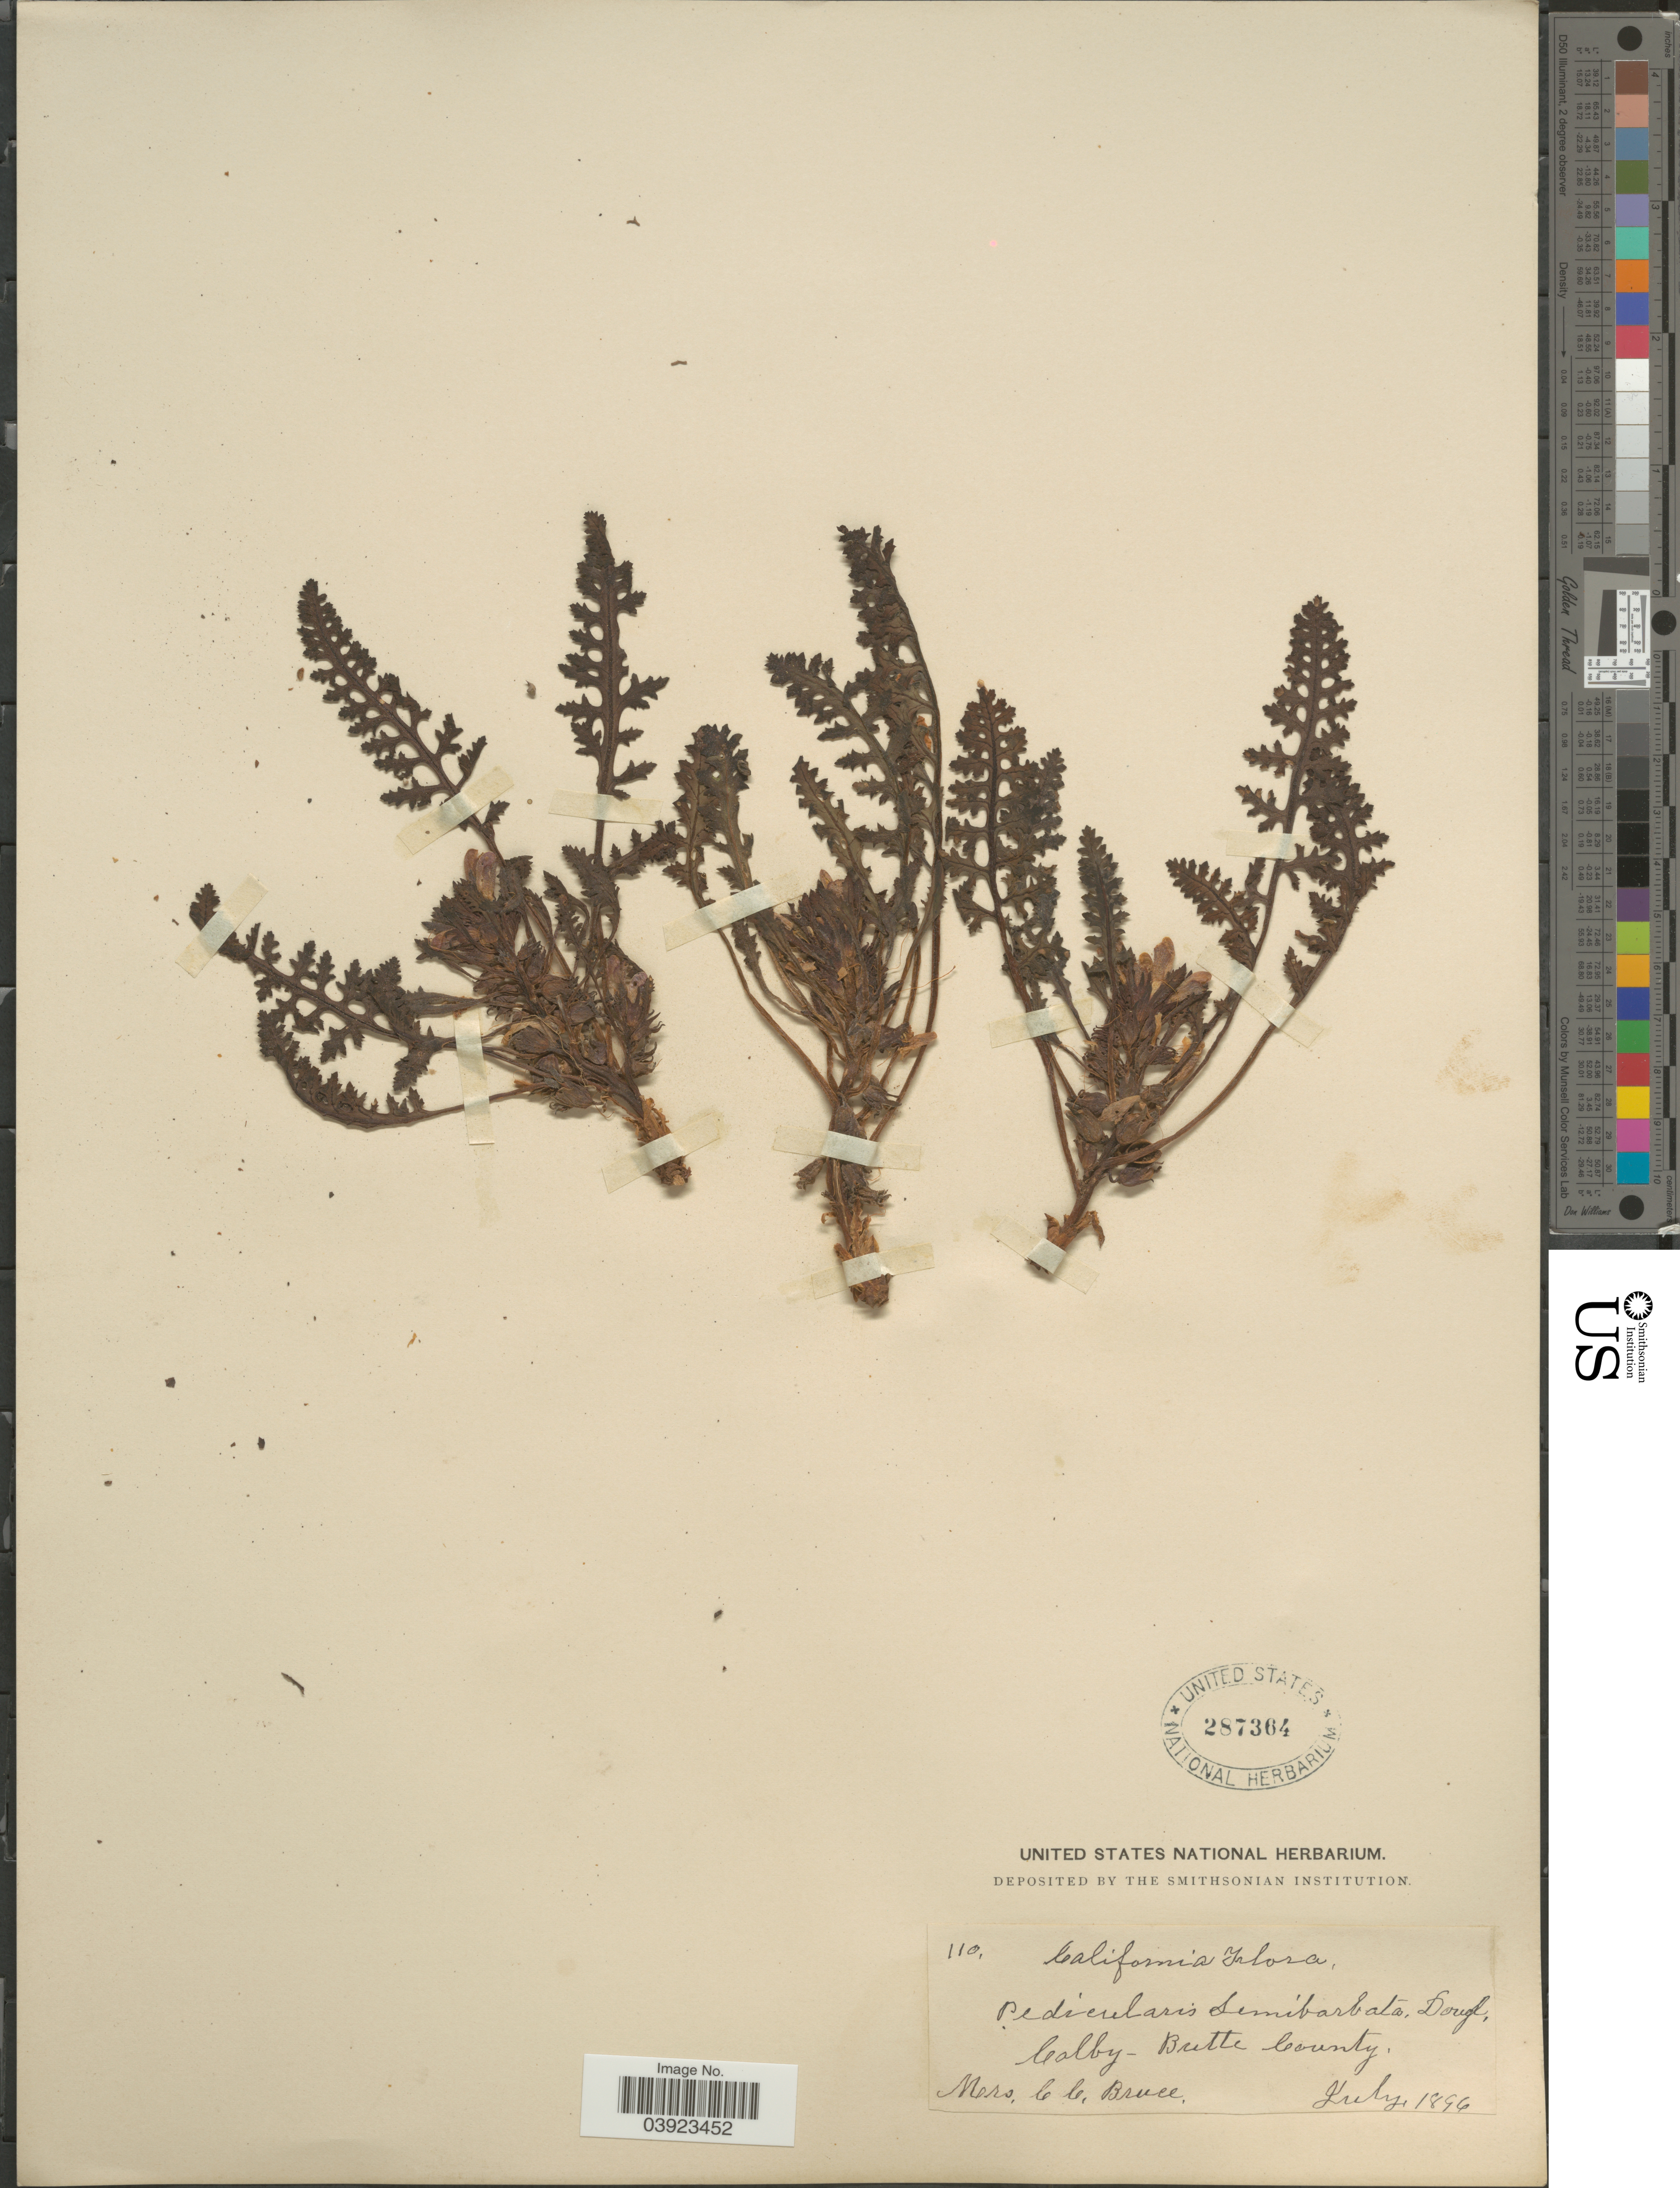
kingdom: Plantae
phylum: Tracheophyta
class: Magnoliopsida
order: Lamiales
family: Orobanchaceae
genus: Pedicularis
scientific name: Pedicularis semibarbata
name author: A. Gray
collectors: C. Bruce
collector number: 110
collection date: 1896-07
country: United States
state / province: California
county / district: Butte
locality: Colby- Butte County.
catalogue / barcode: US 287364